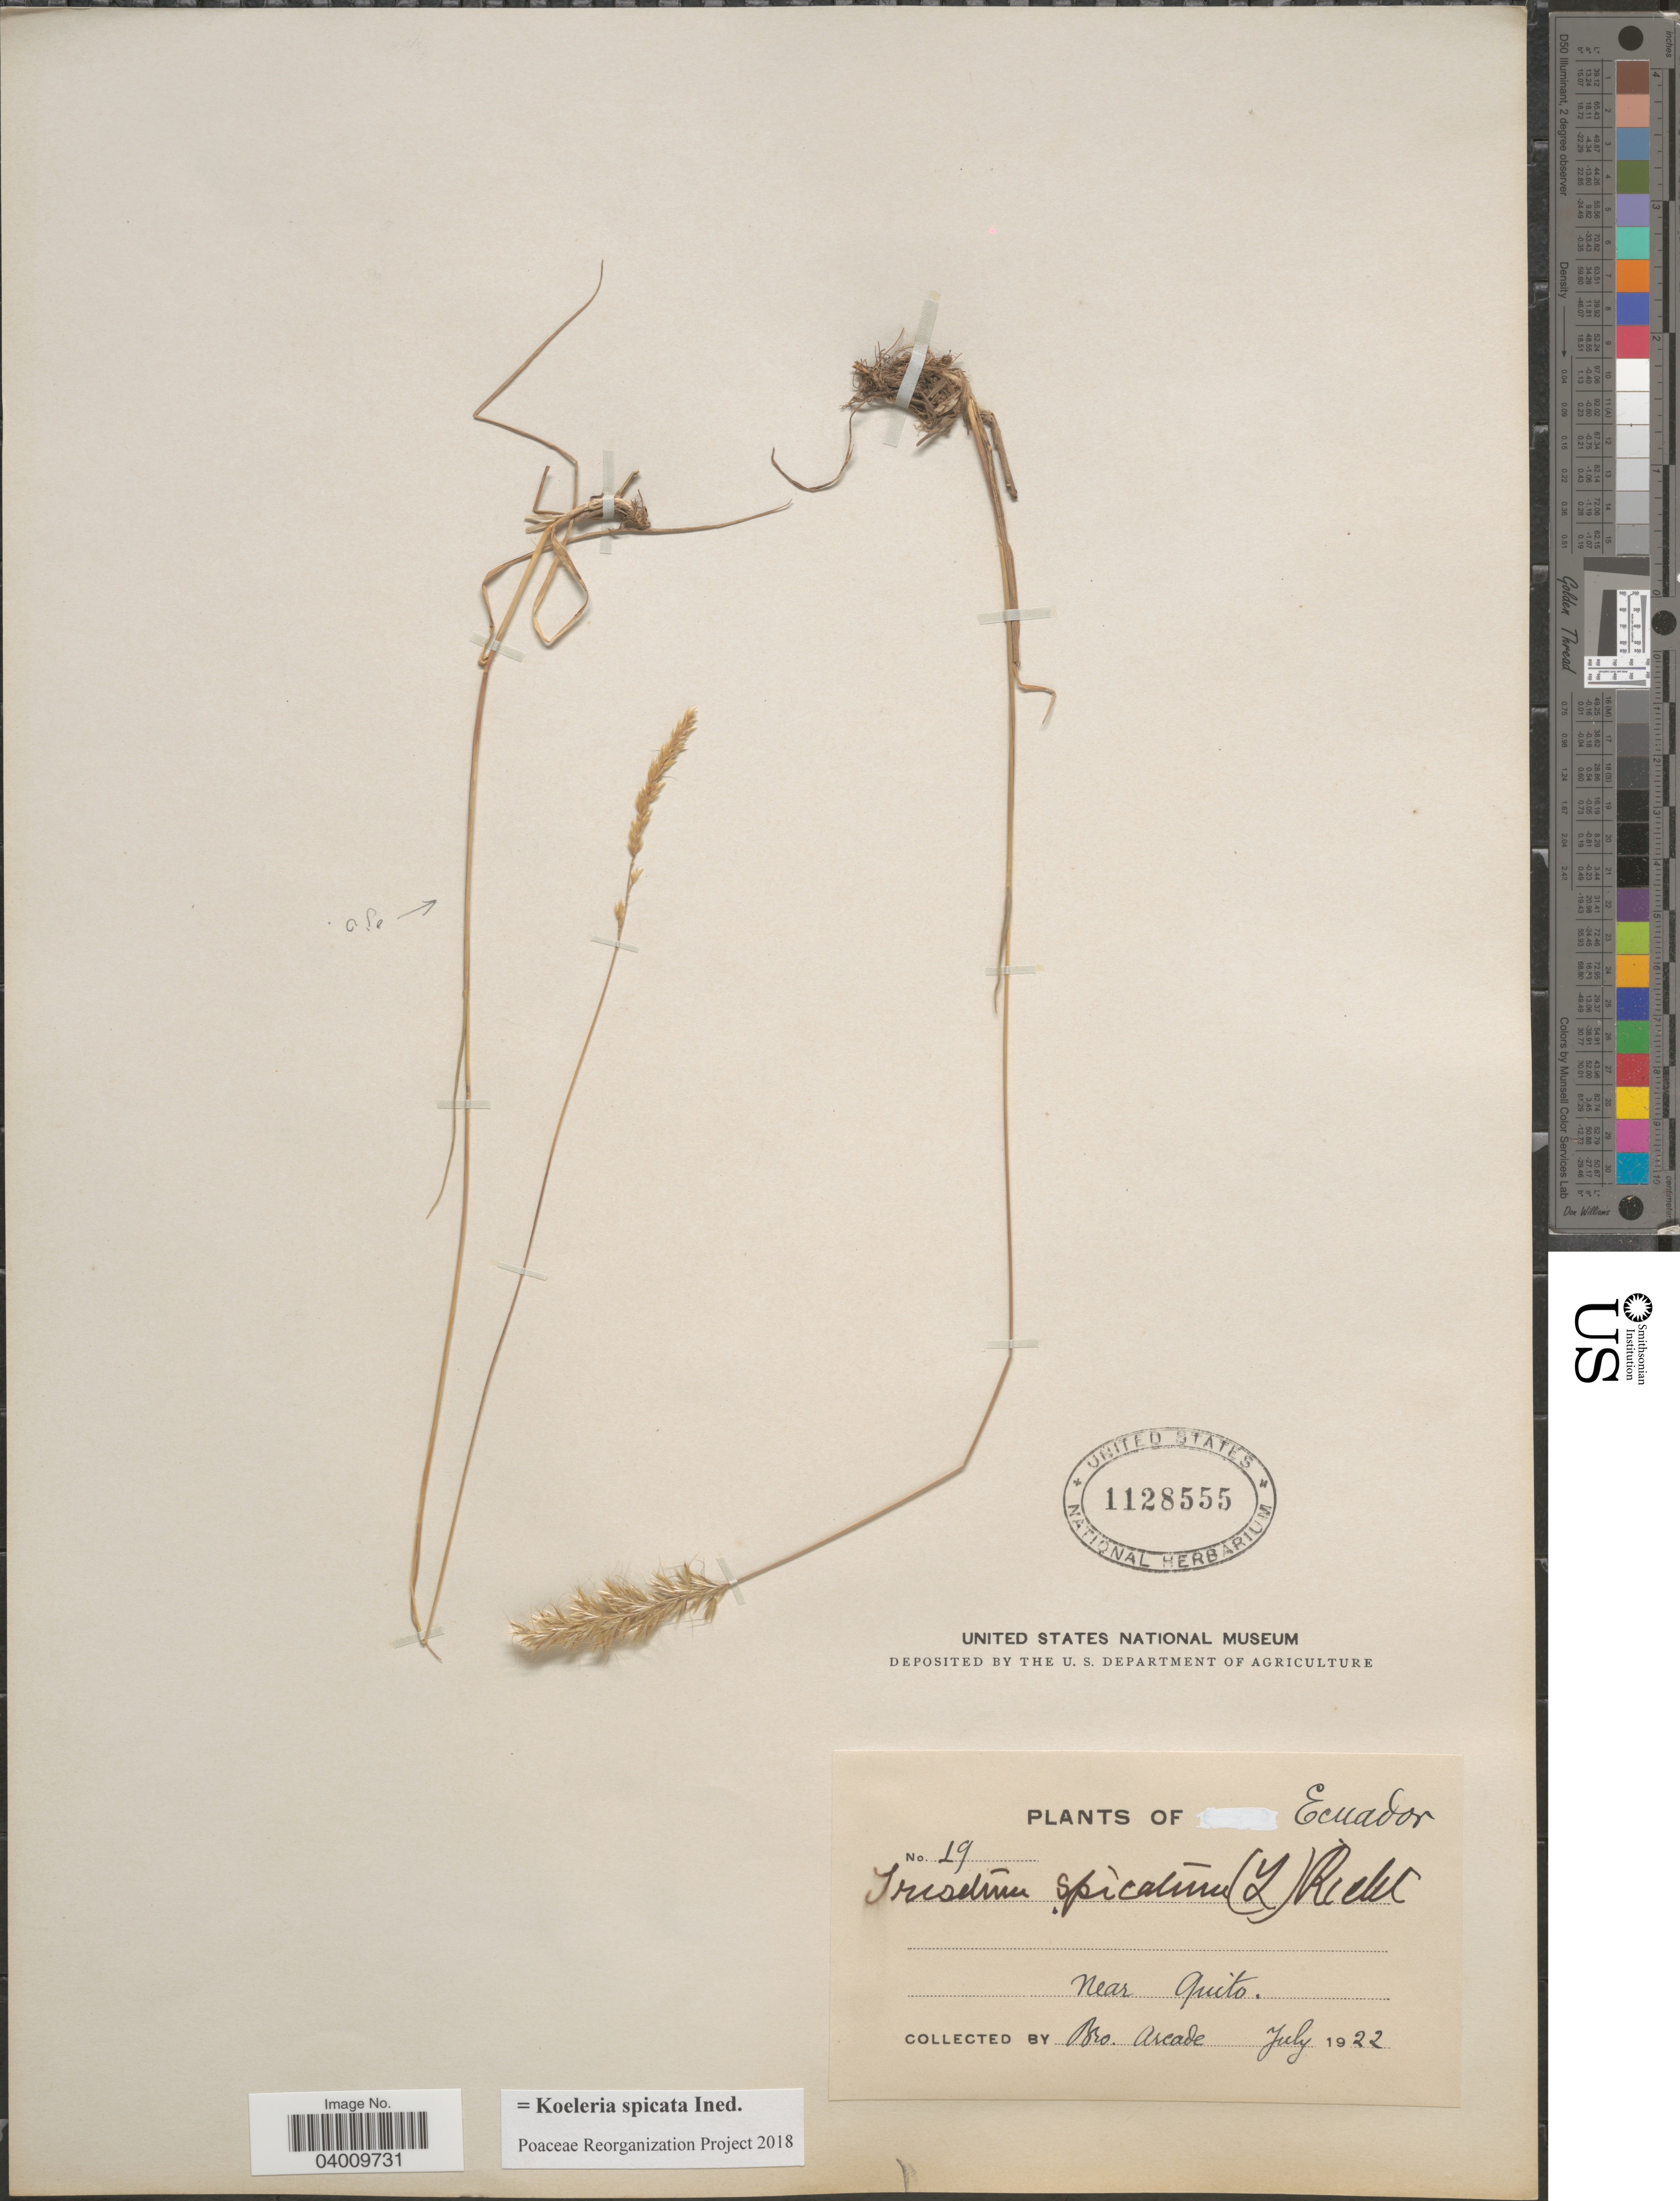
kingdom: Plantae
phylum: Tracheophyta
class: Liliopsida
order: Poales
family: Poaceae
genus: Koeleria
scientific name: Koeleria spicata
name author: (L.) Barberá et al.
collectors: Arcade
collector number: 19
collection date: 1922-07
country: Ecuador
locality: Near Quito.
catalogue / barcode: US 1128555